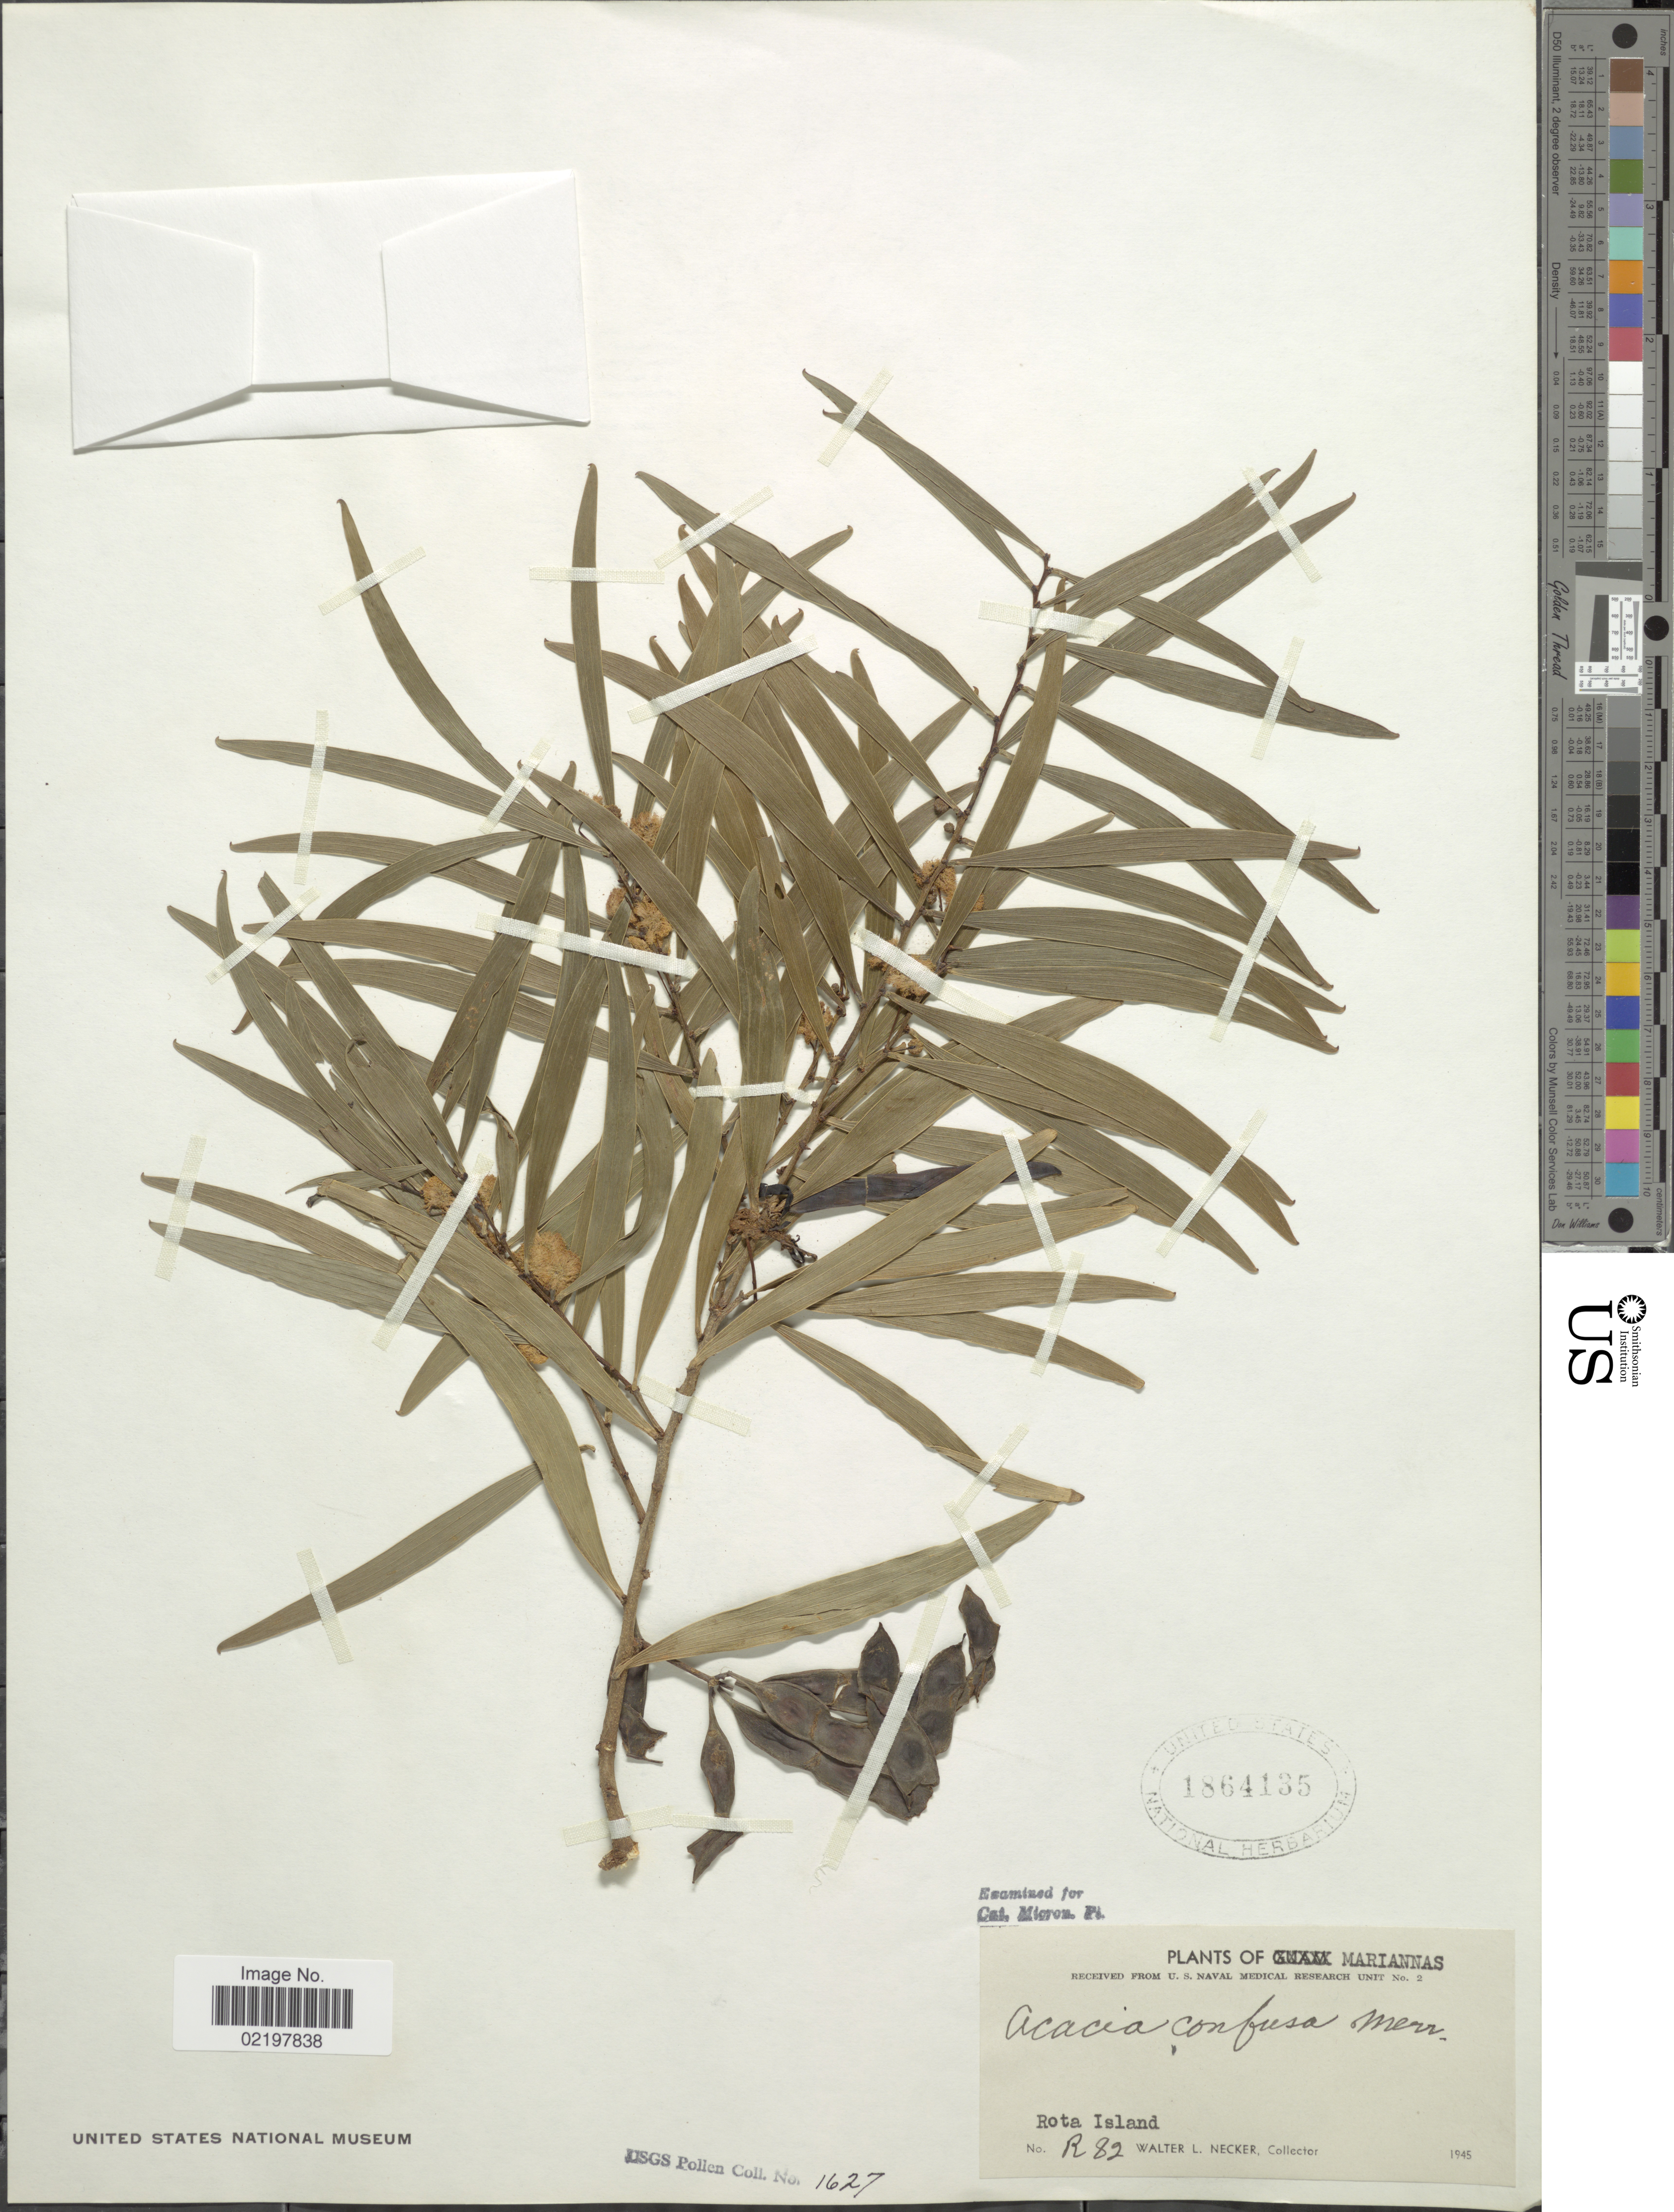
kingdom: Plantae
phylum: Tracheophyta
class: Magnoliopsida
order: Fabales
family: Fabaceae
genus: Acacia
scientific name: Acacia confusa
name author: Merr.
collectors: W. L. Necker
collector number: R82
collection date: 1945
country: Northern Mariana Islands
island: Rota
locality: Rota Island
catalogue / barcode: US 1864135